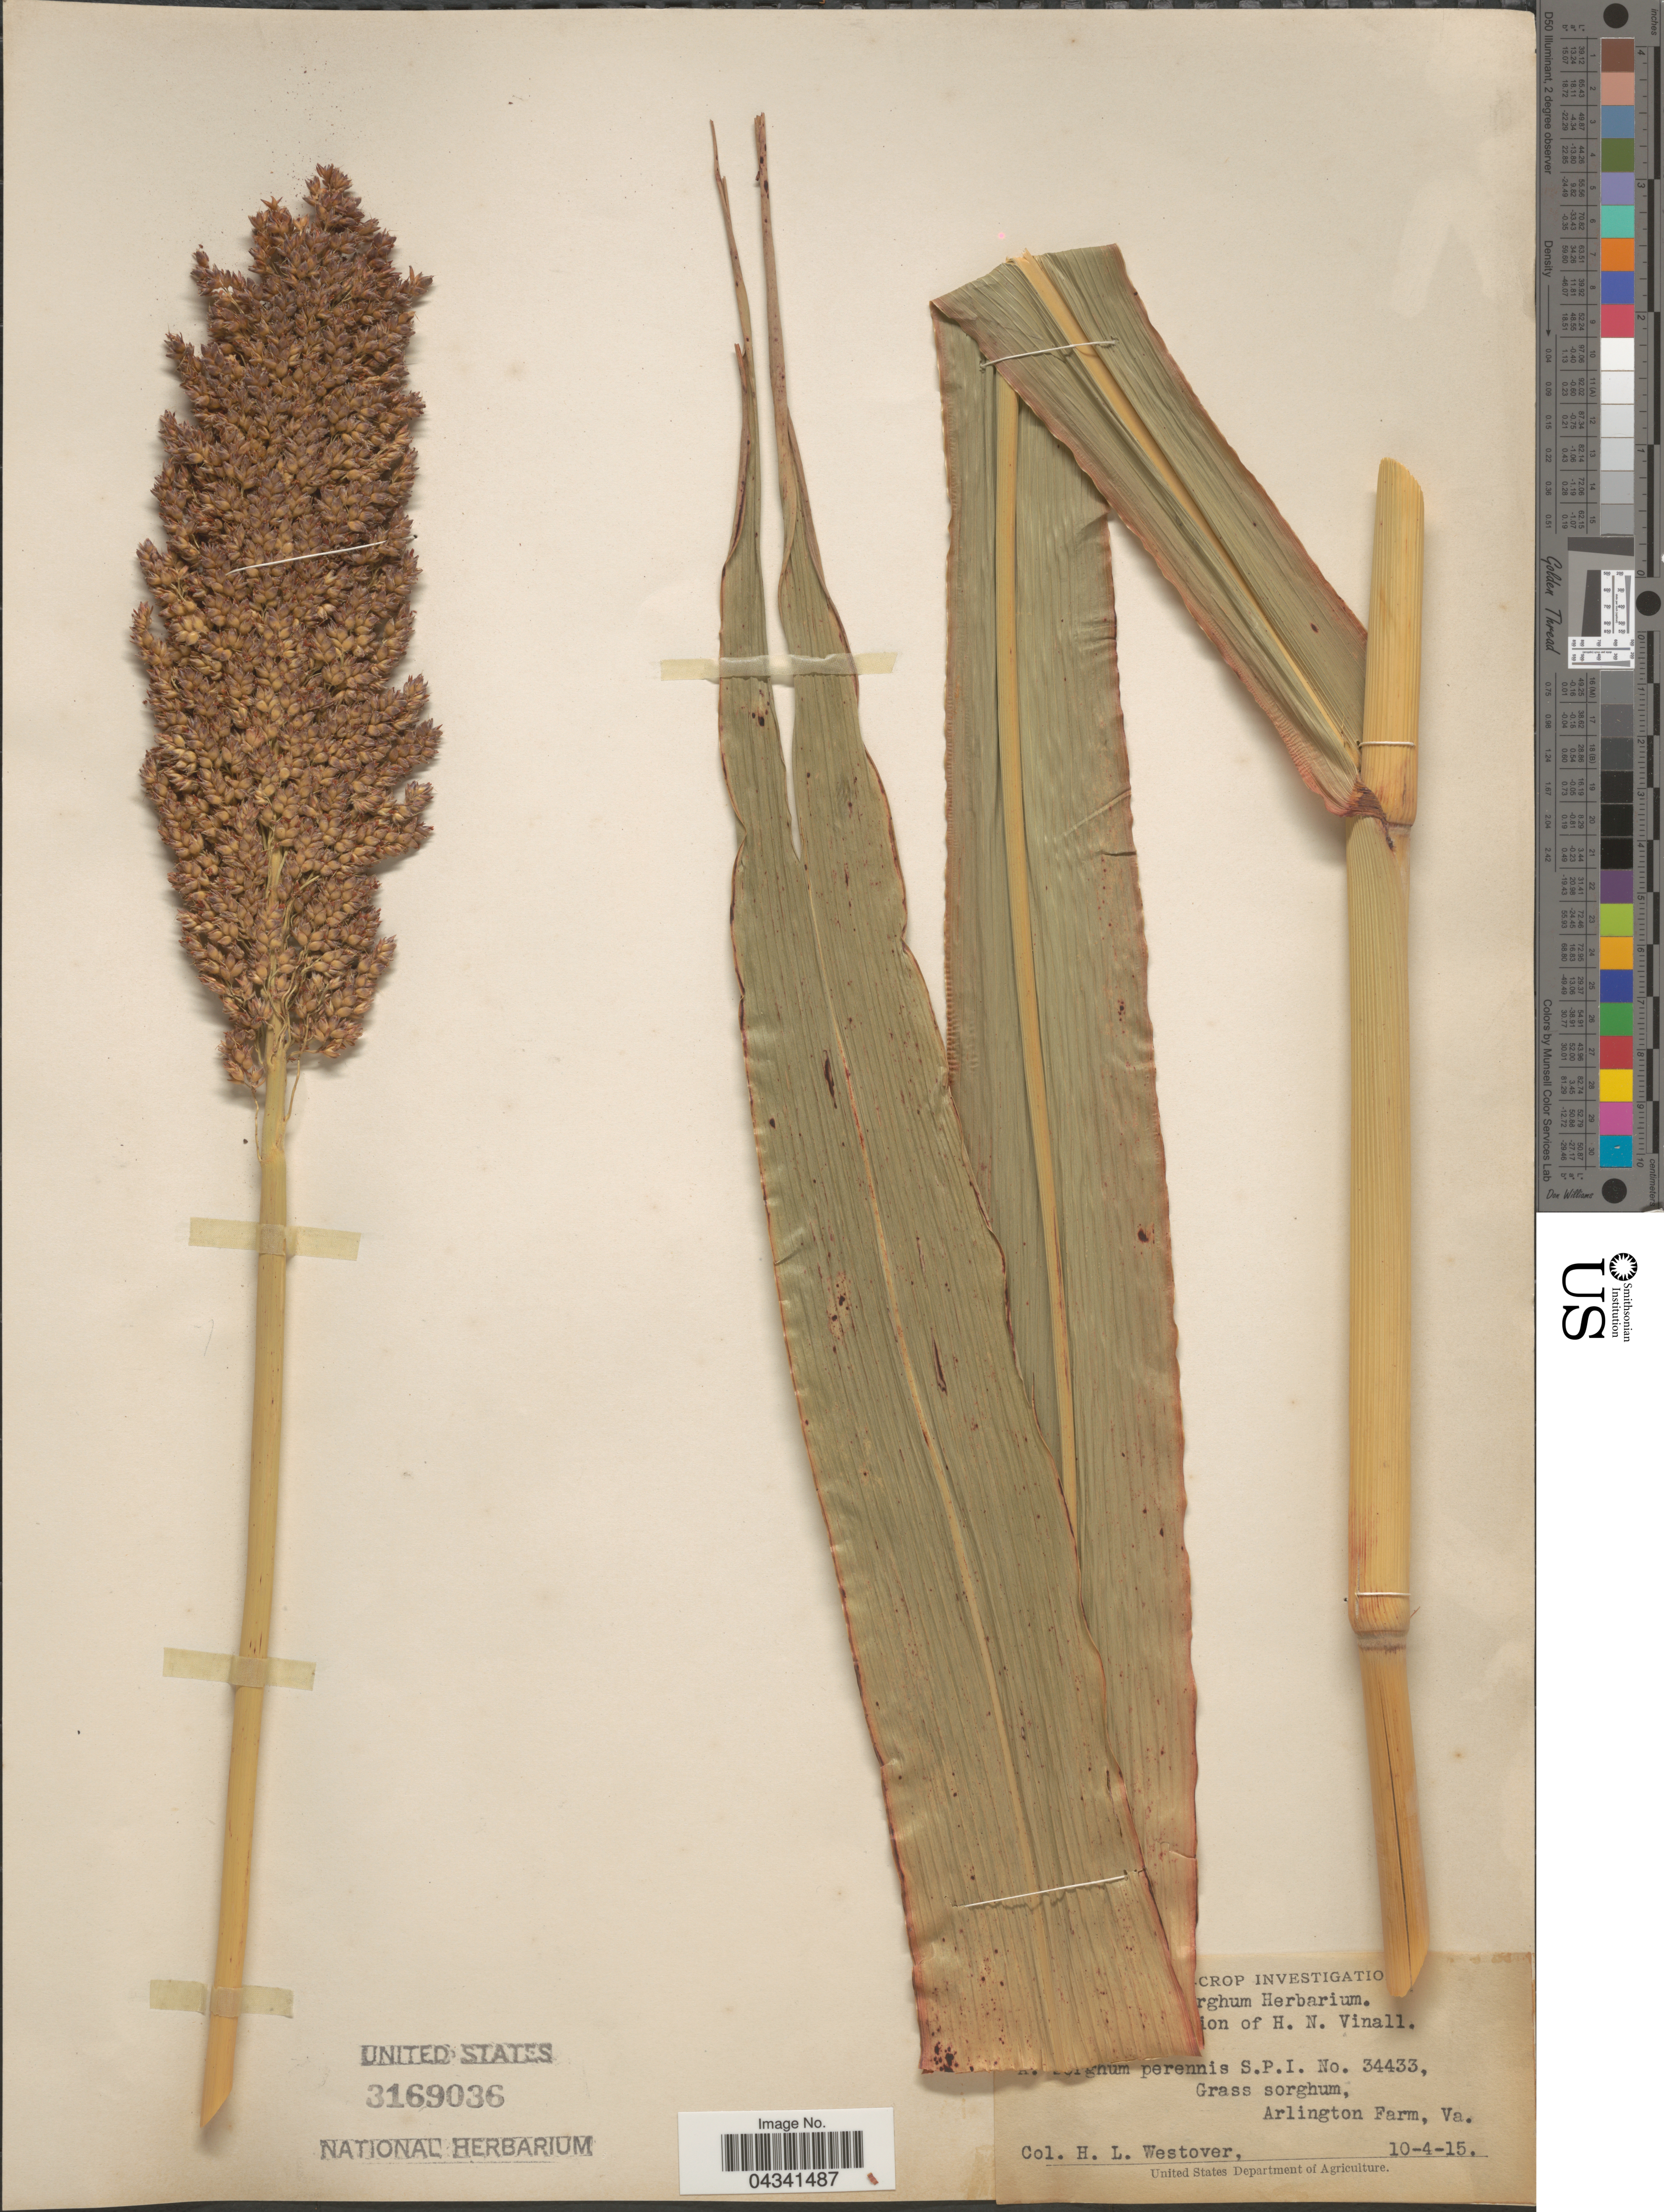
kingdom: Plantae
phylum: Tracheophyta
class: Liliopsida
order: Poales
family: Poaceae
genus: Sorghum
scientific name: Sorghum halepense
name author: (L.) Pers.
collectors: H. Westover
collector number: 34433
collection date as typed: Transcribed d/m/y: 4/10/15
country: United States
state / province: Virginia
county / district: Arlington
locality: Grass sorghum, Arlington Farm.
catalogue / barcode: US 3169036